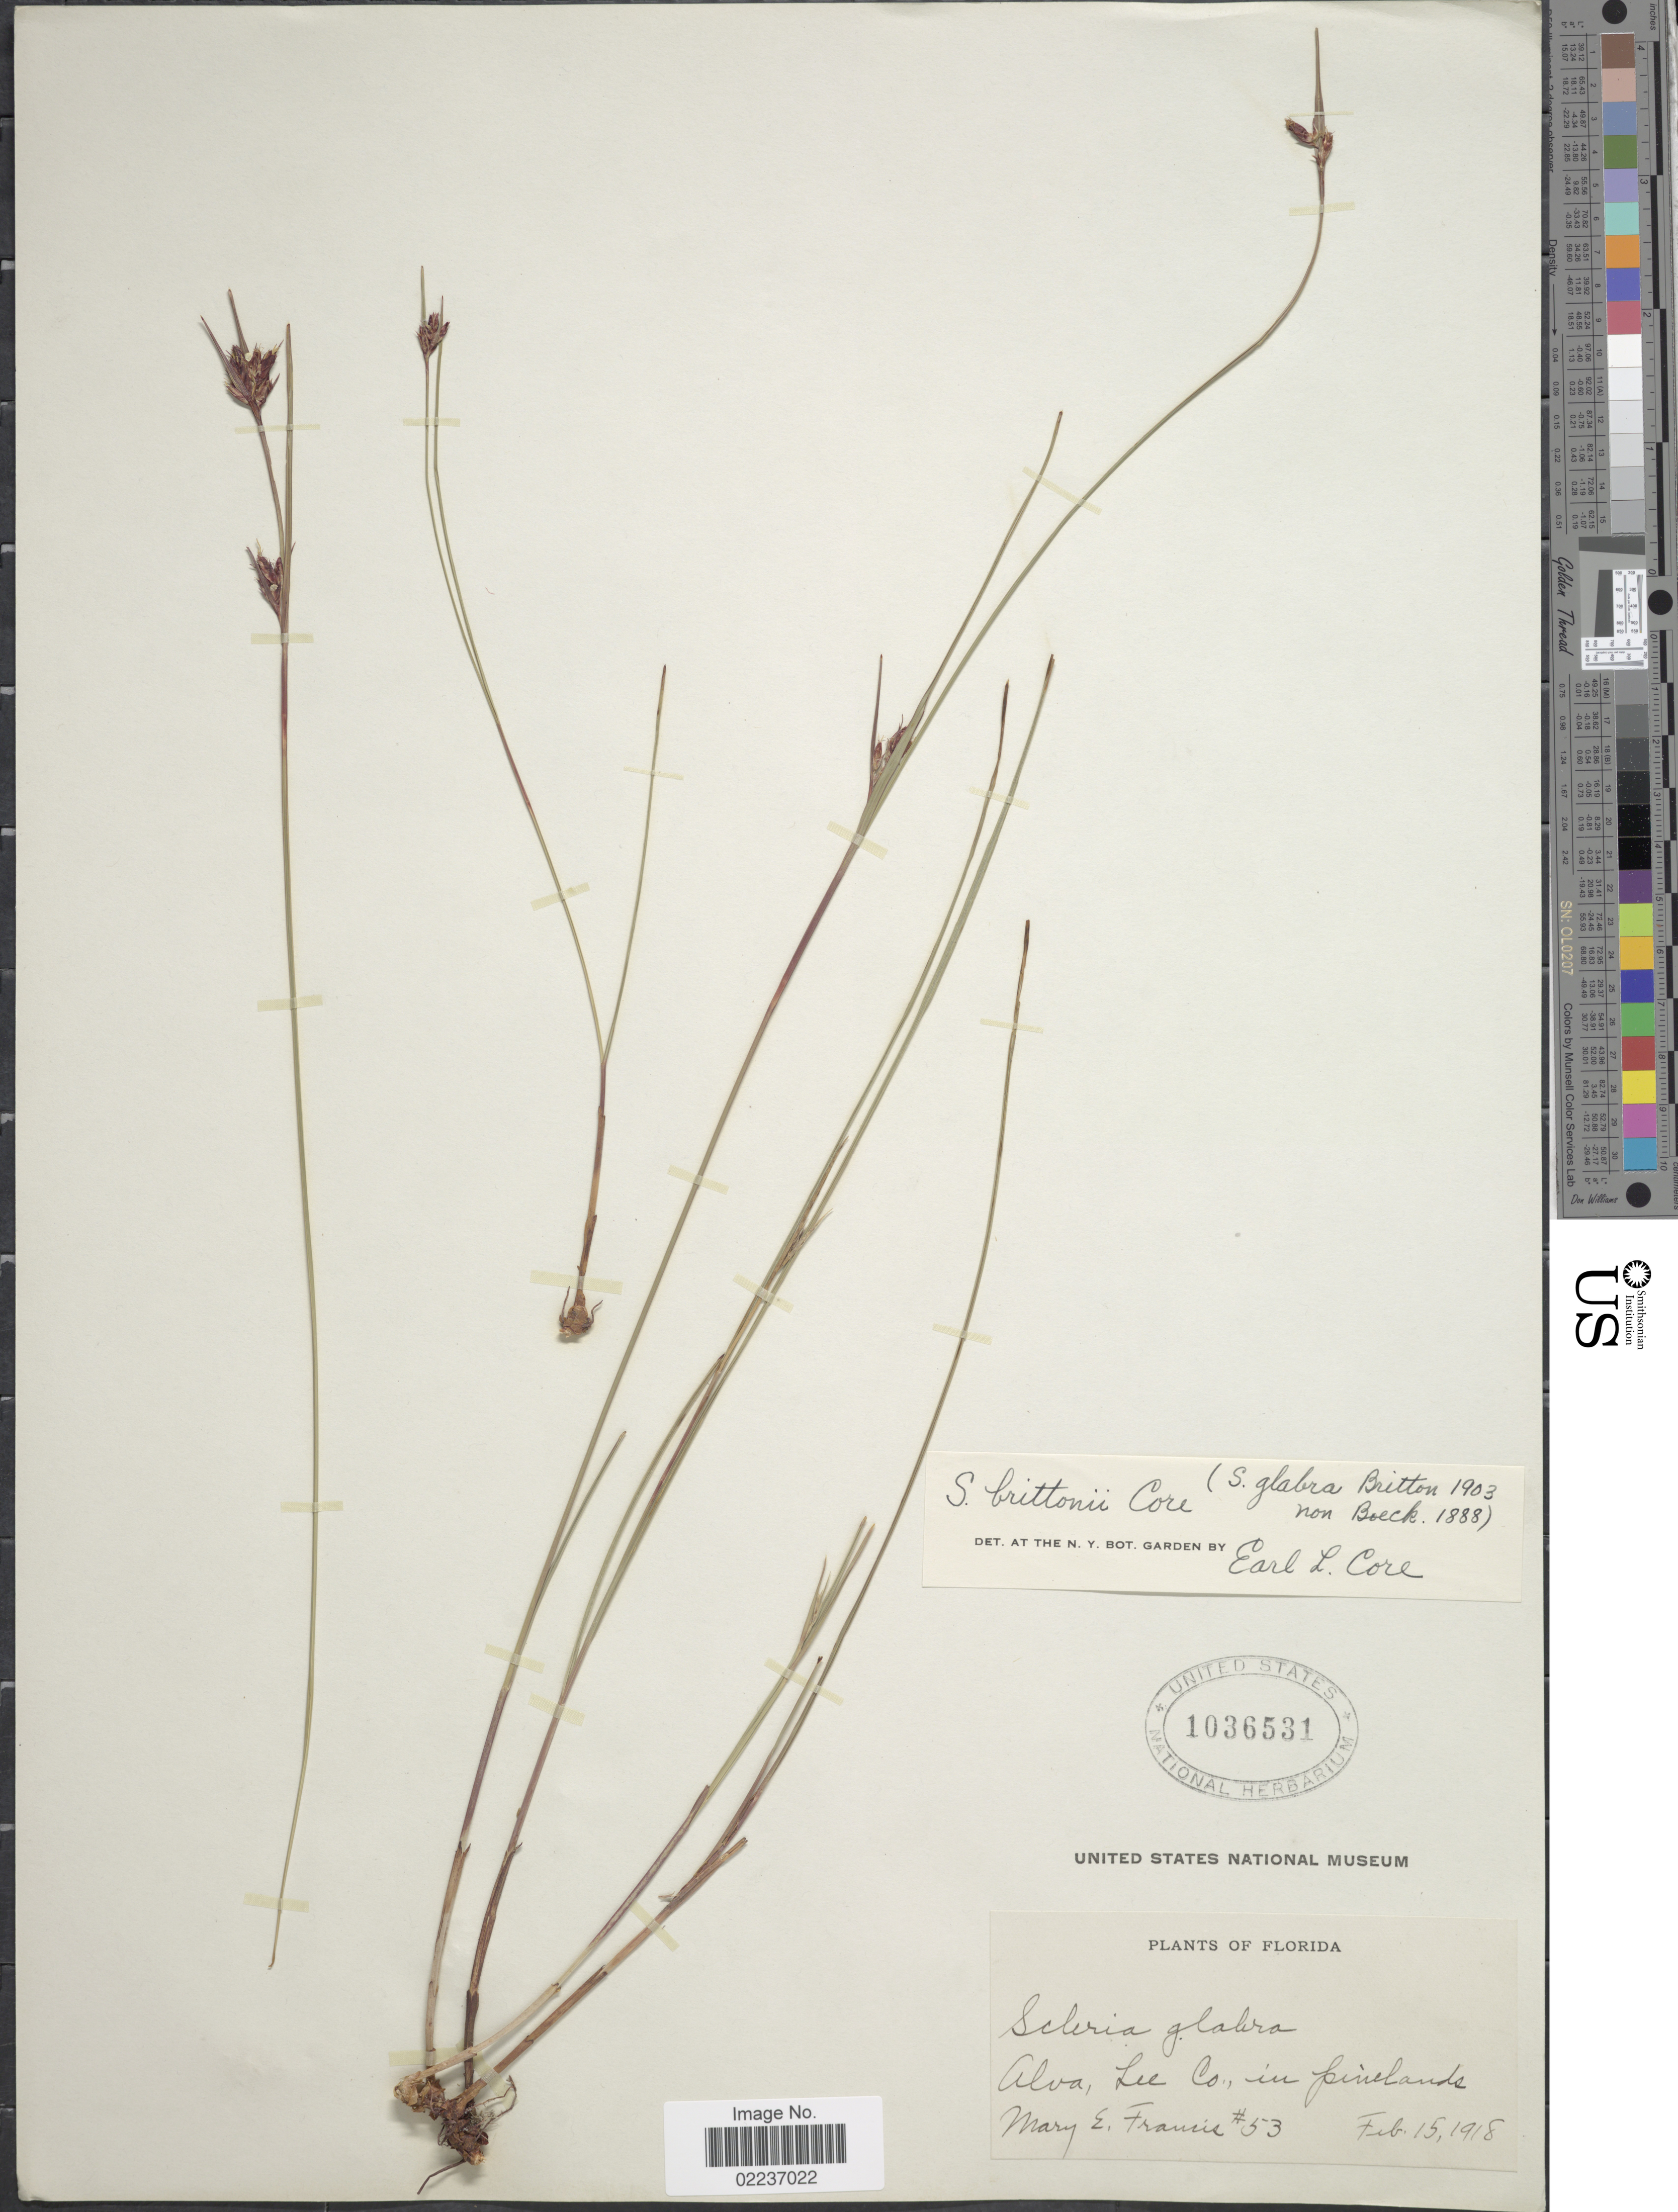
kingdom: Plantae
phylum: Tracheophyta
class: Liliopsida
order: Poales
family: Cyperaceae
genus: Scleria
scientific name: Scleria brittonii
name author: Core ex Small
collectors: M. E. Francis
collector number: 53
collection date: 1918-02-15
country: United States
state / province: Florida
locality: Alva, Lee Co., in pinelands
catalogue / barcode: US 1036531